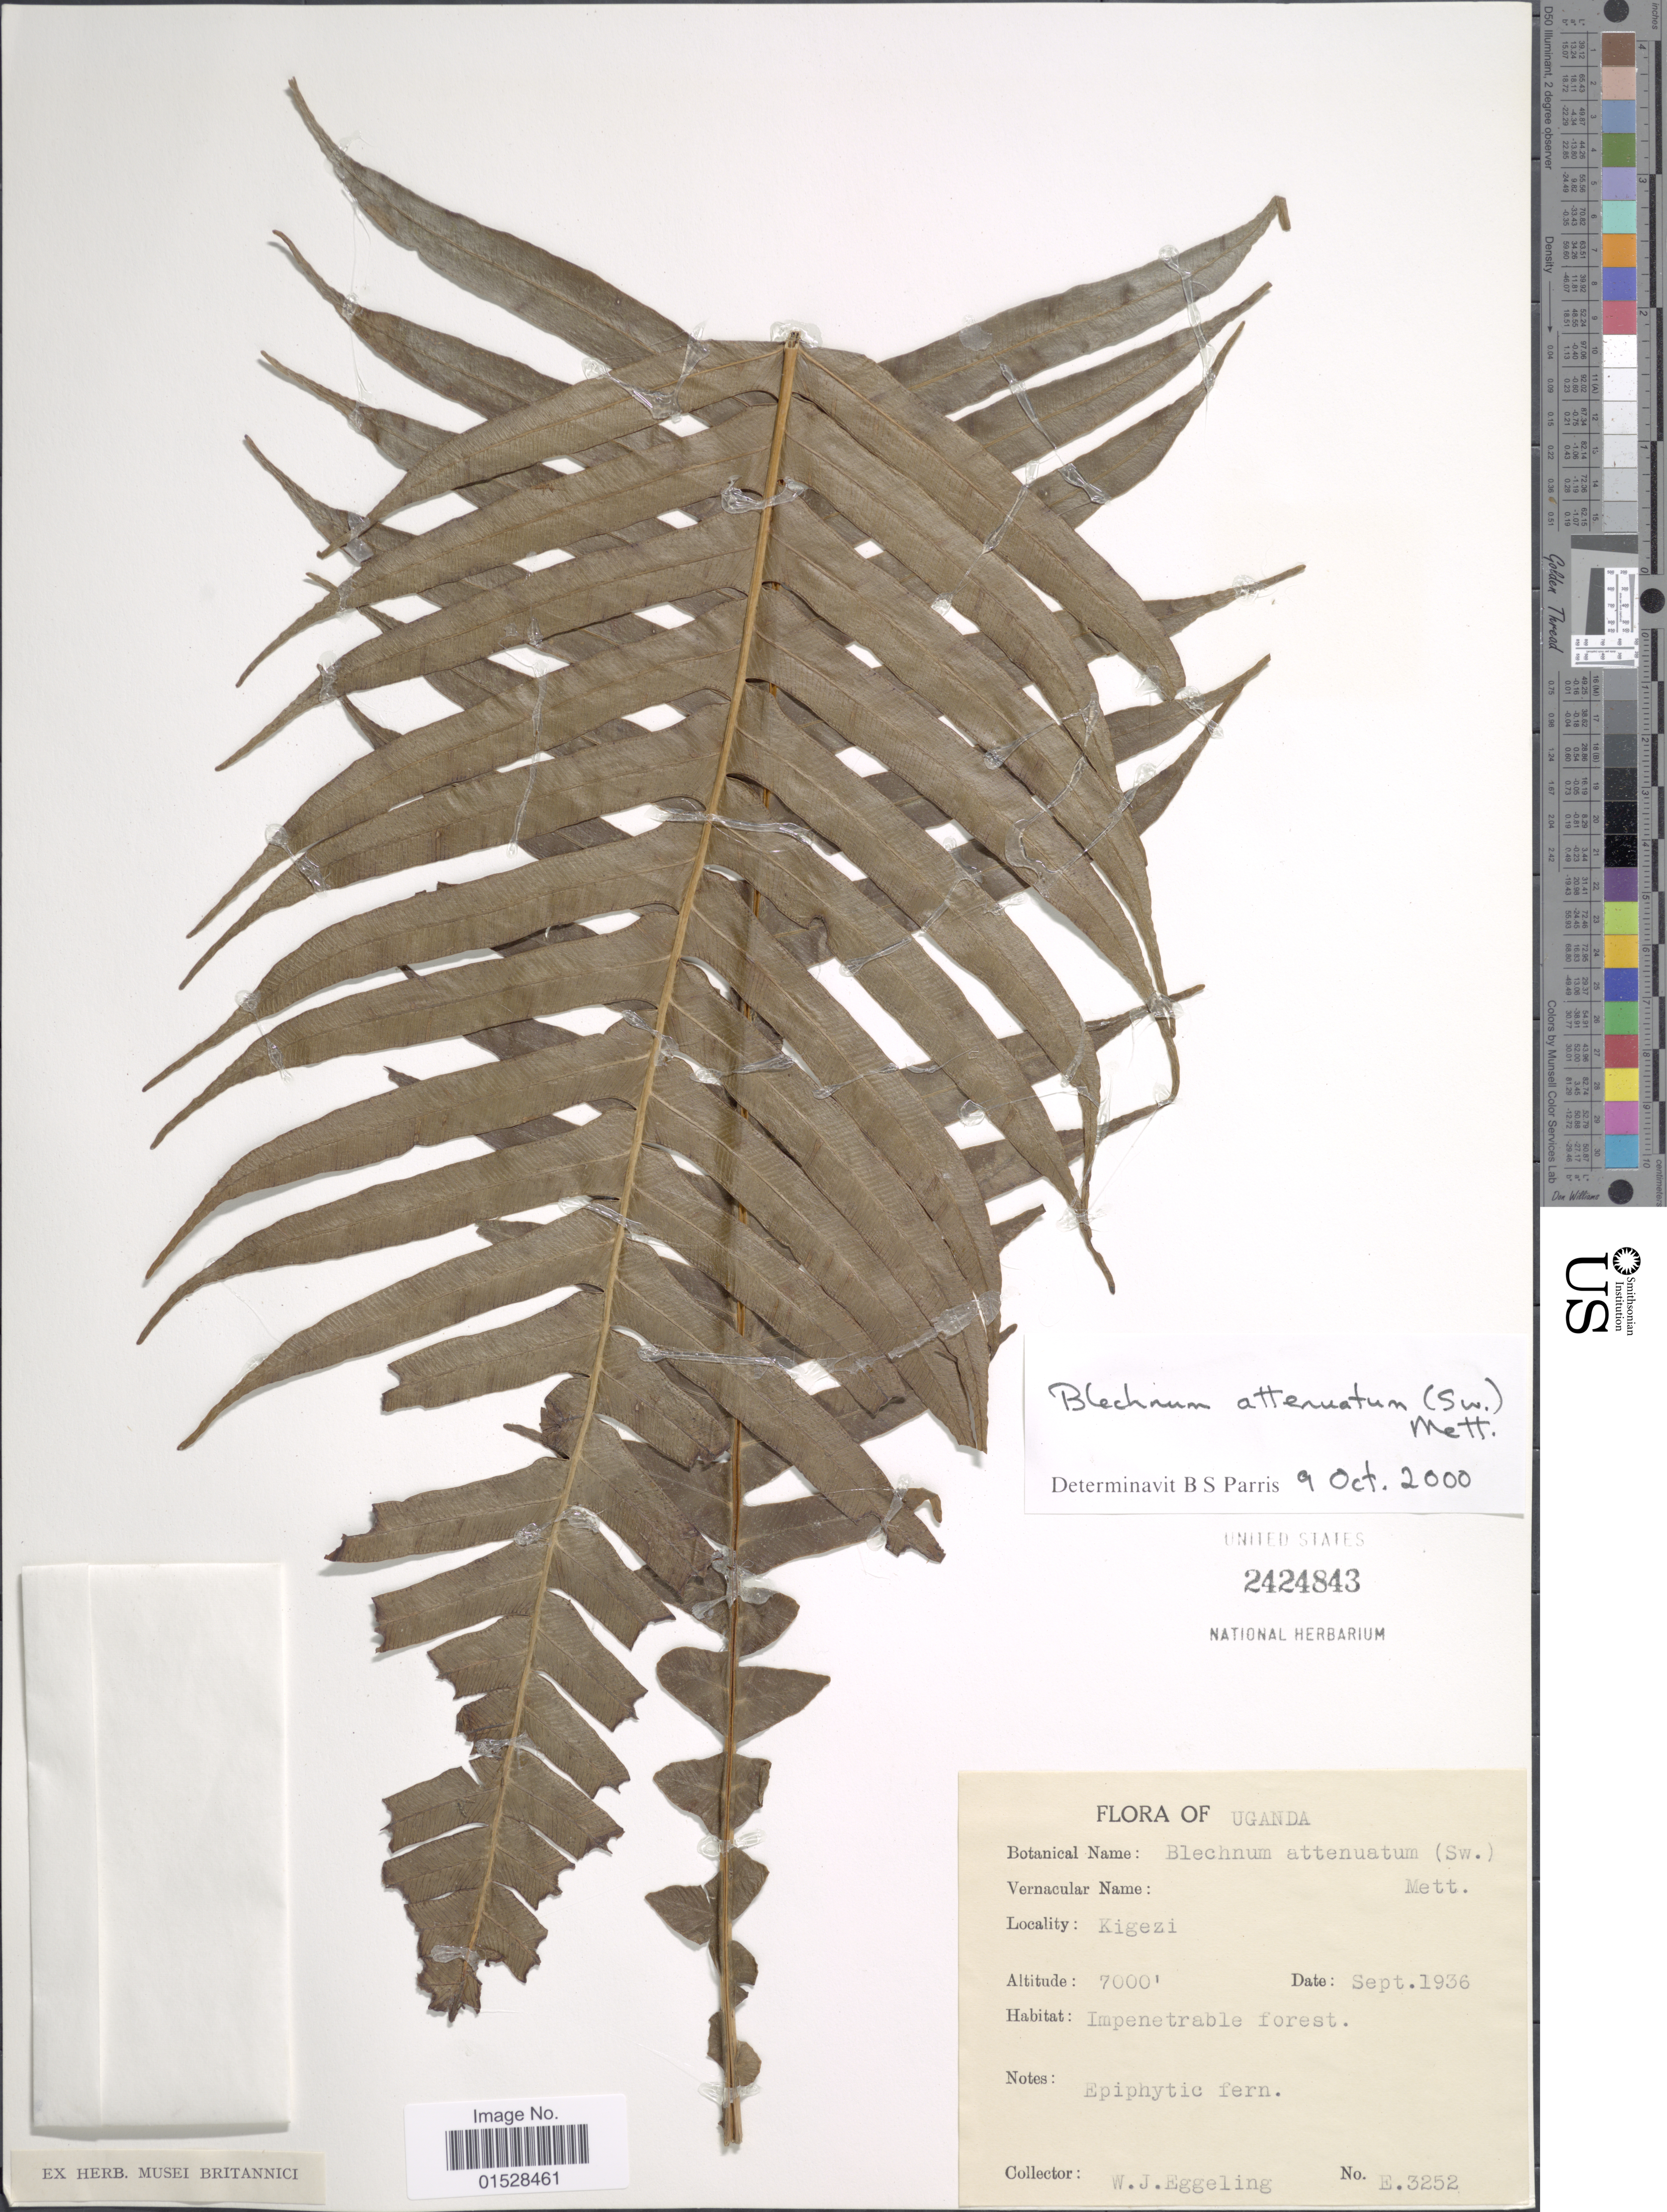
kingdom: Plantae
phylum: Tracheophyta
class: Polypodiopsida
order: Polypodiales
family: Blechnaceae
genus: Blechnum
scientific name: Blechnum attenuatum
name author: (Sw.) Mett.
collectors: W. Eggeling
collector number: E3252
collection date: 1936-09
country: Uganda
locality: Kigezi.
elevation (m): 2134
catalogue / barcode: US 2424843